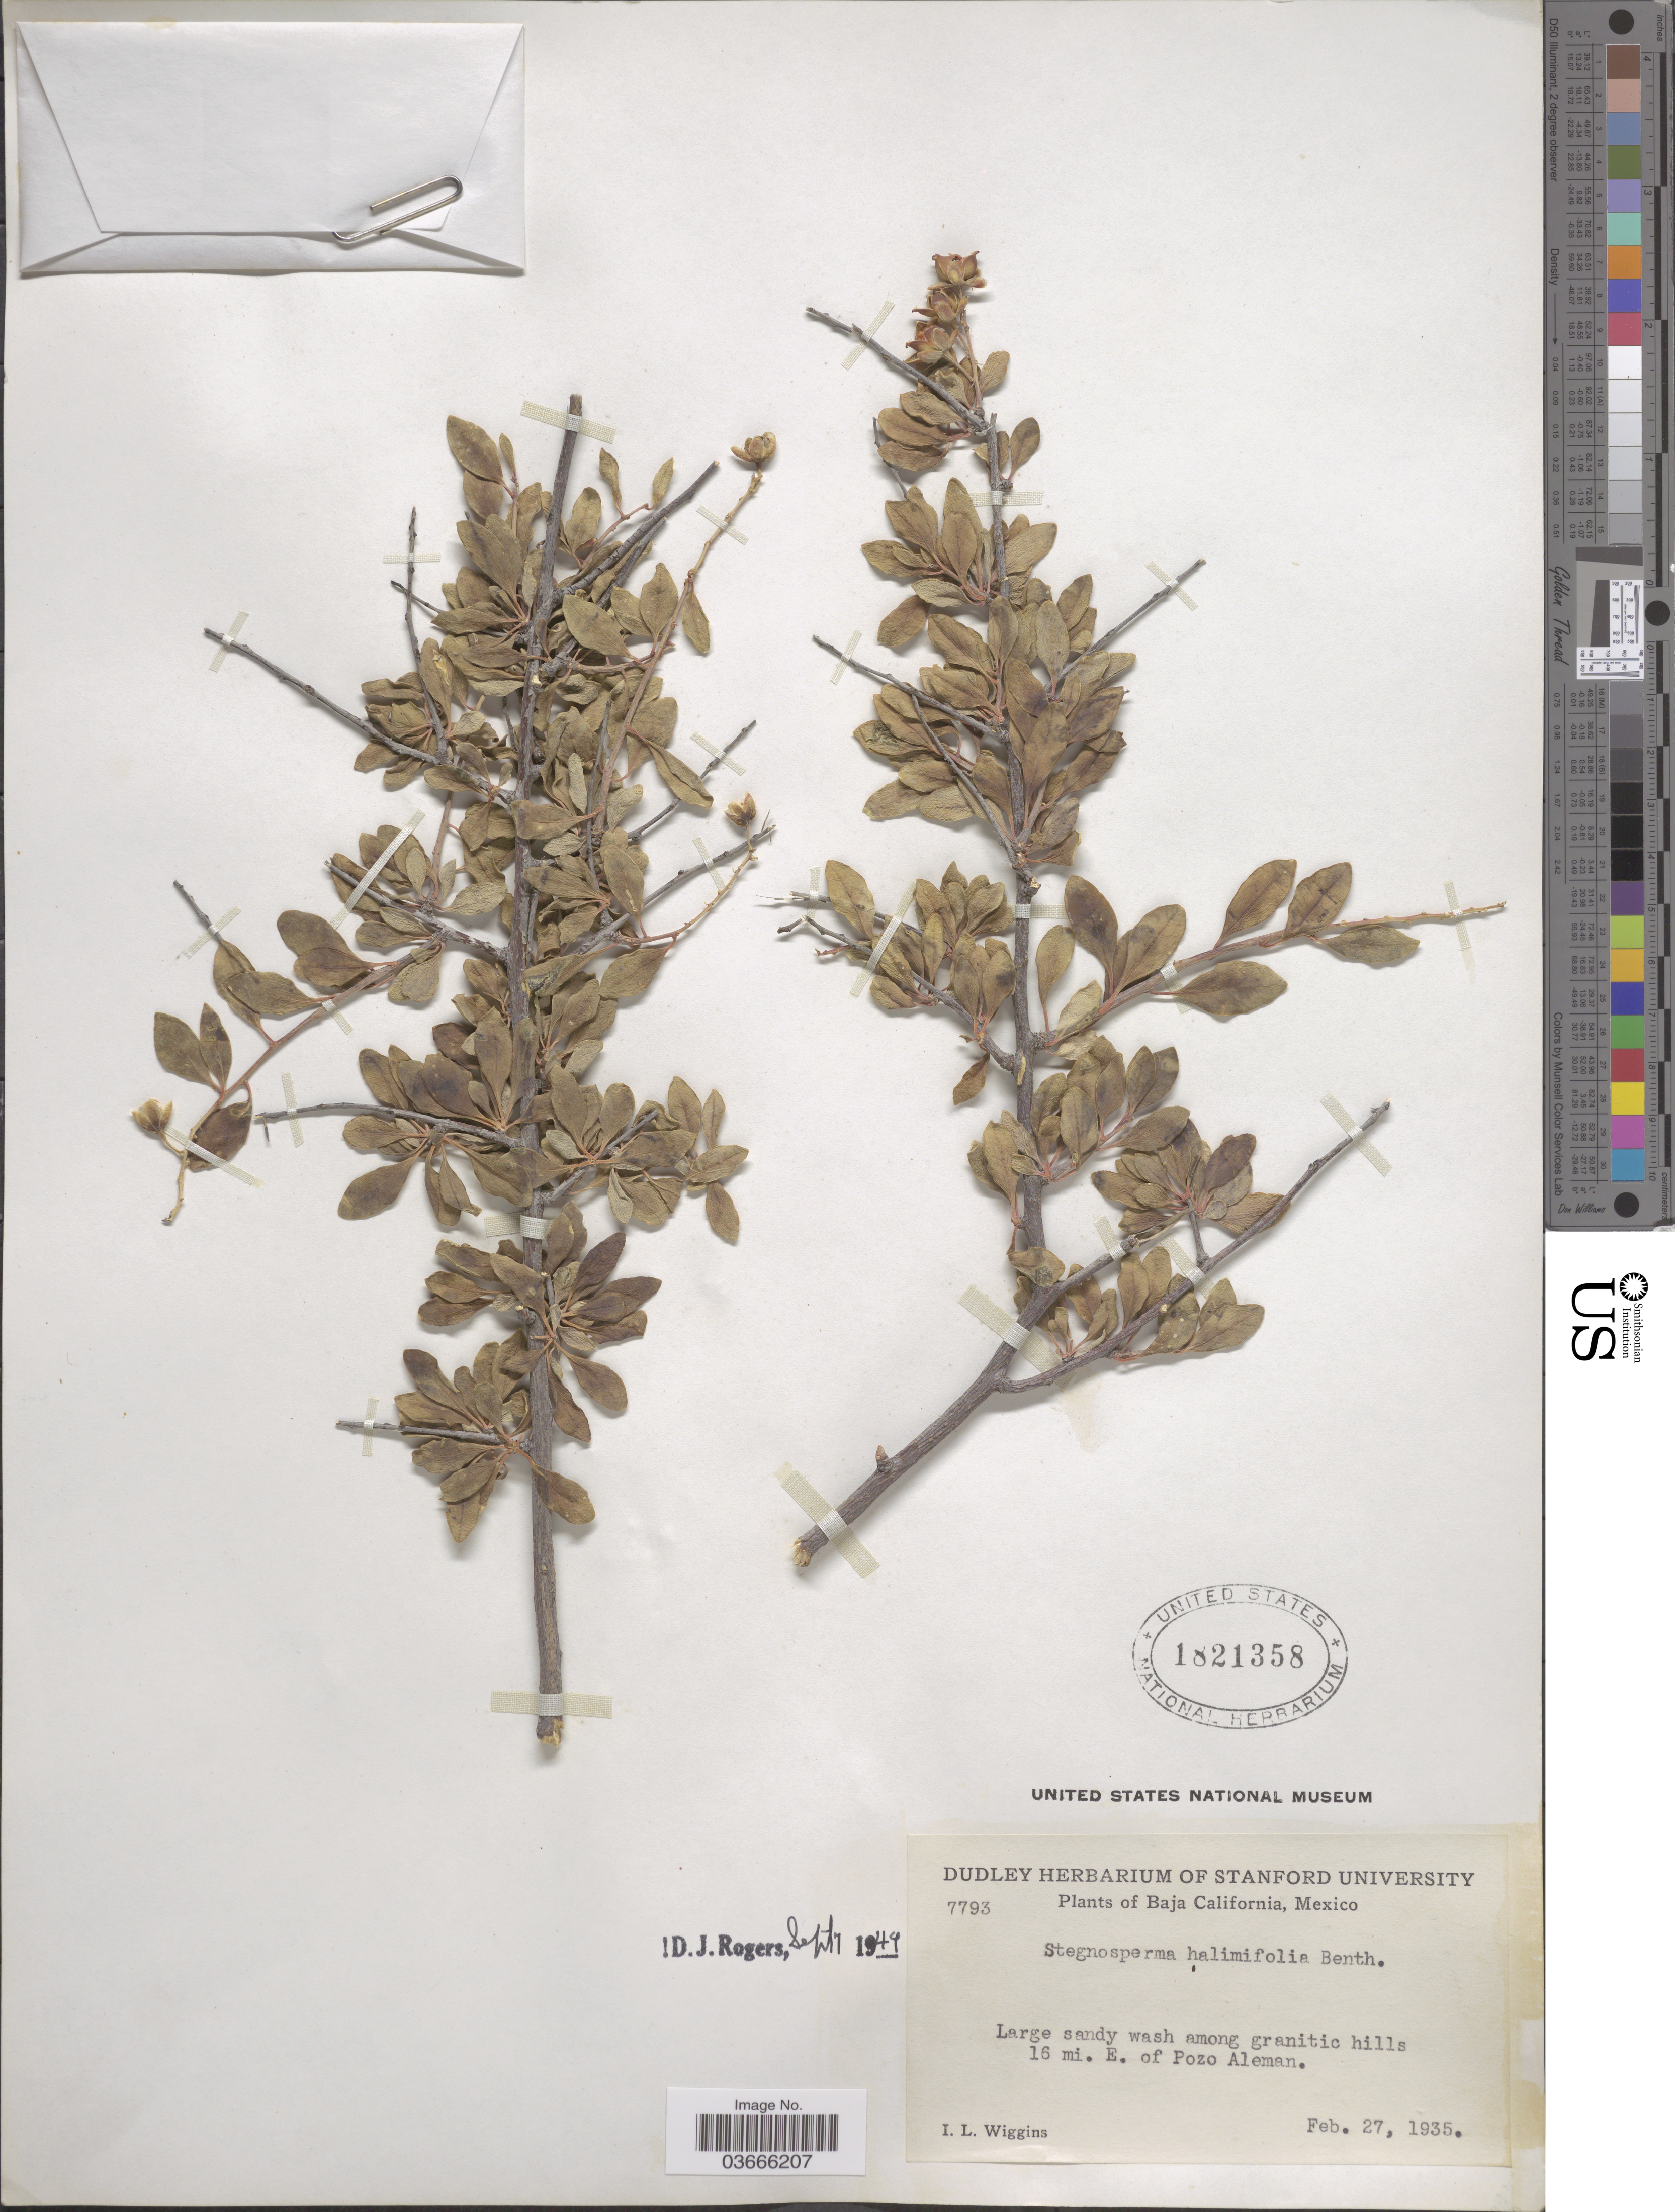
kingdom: Plantae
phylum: Tracheophyta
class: Magnoliopsida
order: Caryophyllales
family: Stegnospermataceae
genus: Stegnosperma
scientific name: Stegnosperma halimifolium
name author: Benth.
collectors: I. L. Wiggins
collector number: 7793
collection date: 1935-02-27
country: Mexico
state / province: Baja California Norte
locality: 16 mi. E. of Pozo Aleman.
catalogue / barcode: US 1821358